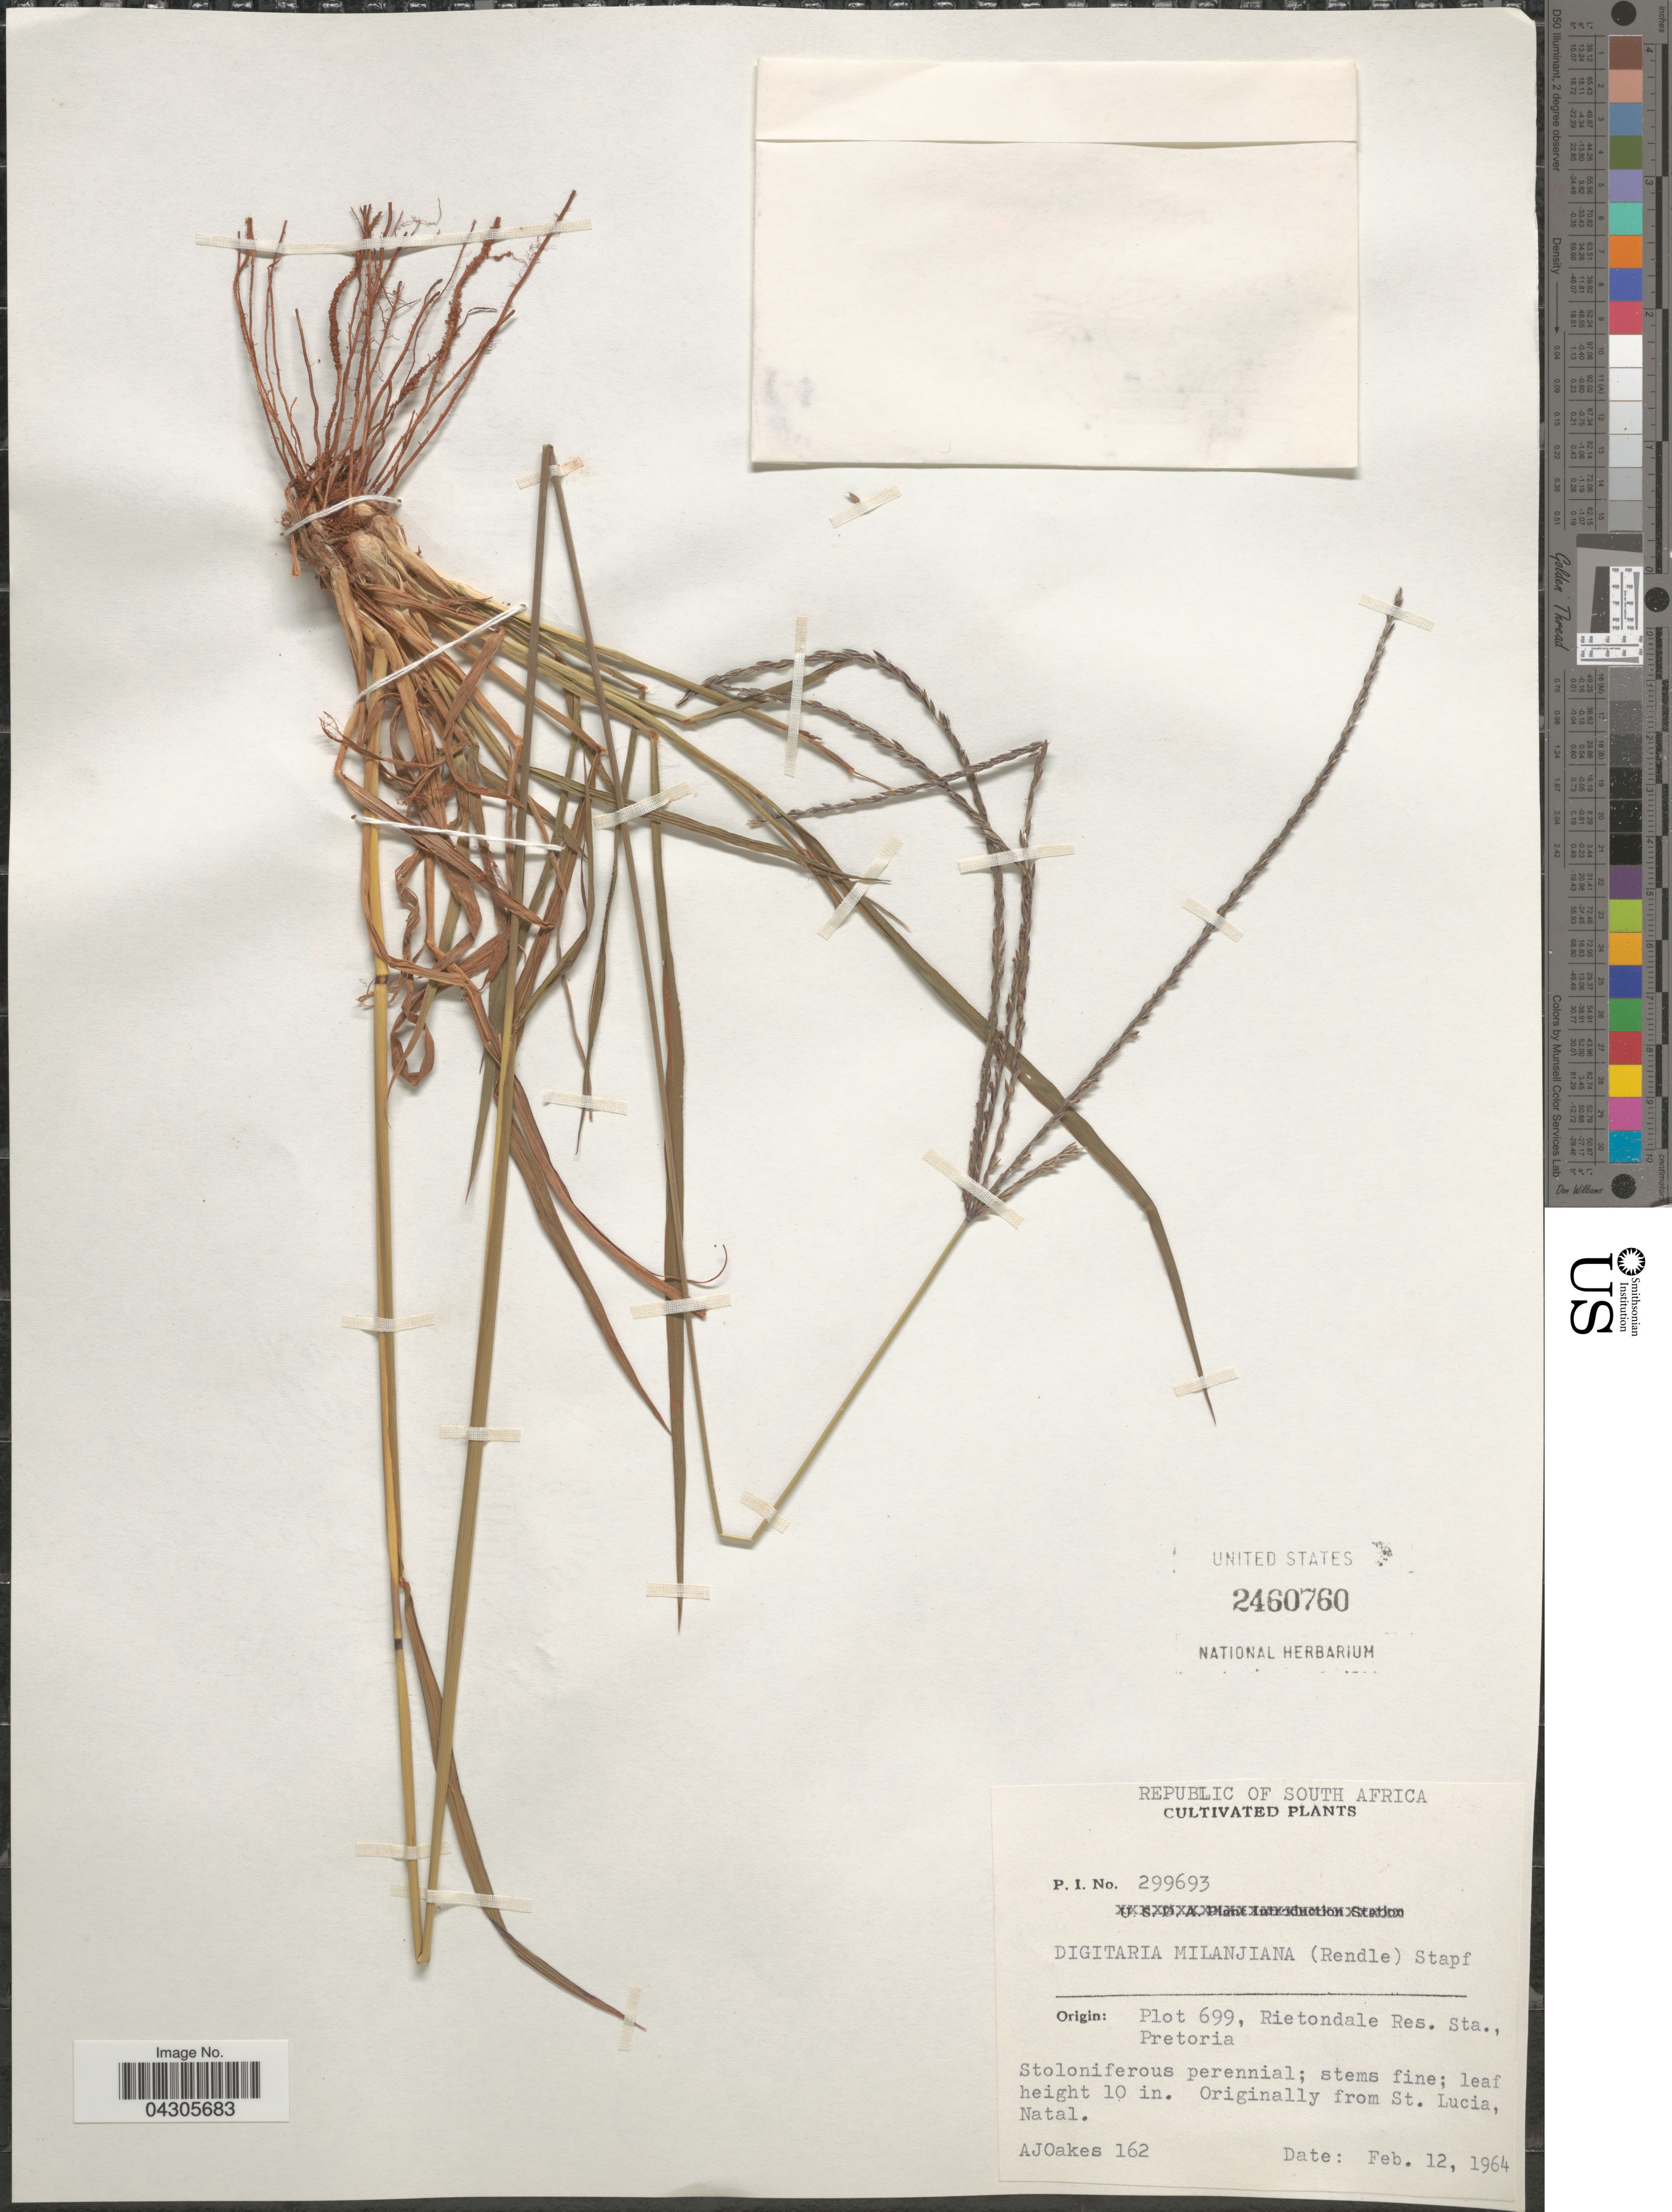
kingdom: Plantae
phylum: Tracheophyta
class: Liliopsida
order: Poales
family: Poaceae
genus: Digitaria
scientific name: Digitaria milanjiana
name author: (Rendle) Stapf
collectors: A. Oakes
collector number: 162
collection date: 1964-02-12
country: South Africa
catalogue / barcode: US 2460760